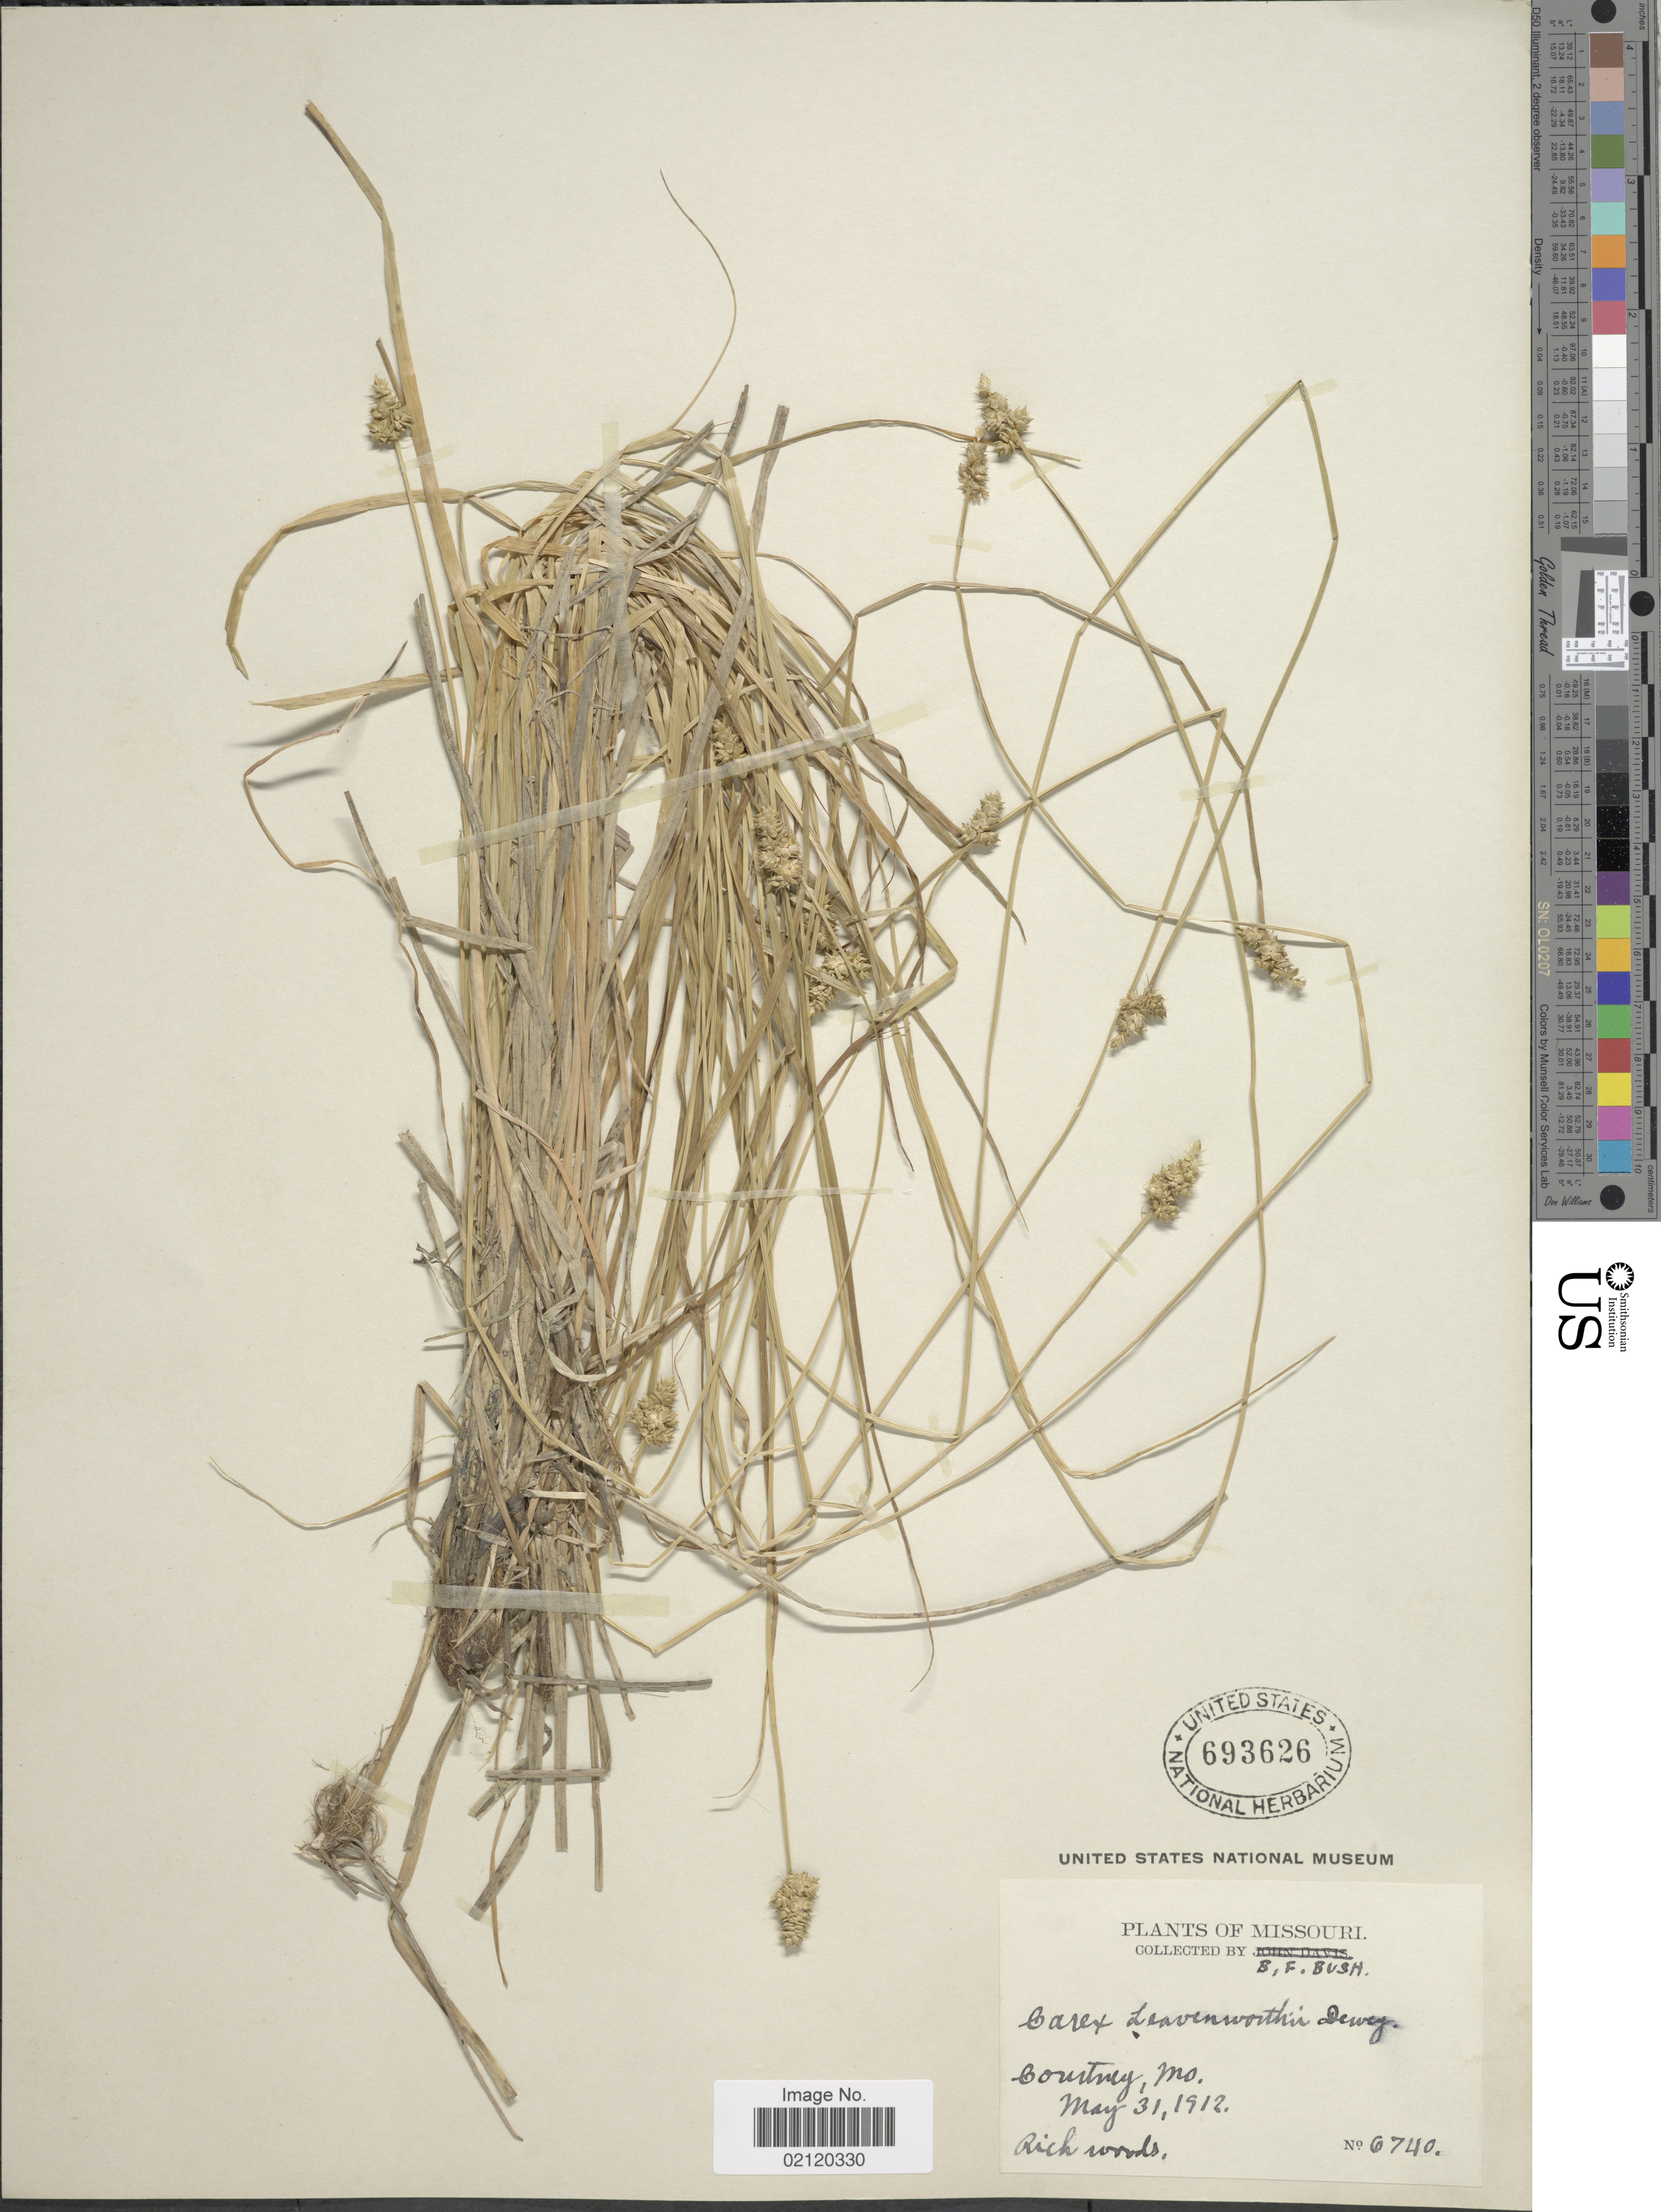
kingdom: Plantae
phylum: Tracheophyta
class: Liliopsida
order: Poales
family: Cyperaceae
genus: Carex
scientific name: Carex leavenworthii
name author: Dewey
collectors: B. F. Bush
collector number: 6740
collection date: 1912-05-31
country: United States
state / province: Missouri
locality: Courtney, Mo.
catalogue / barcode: US 693626